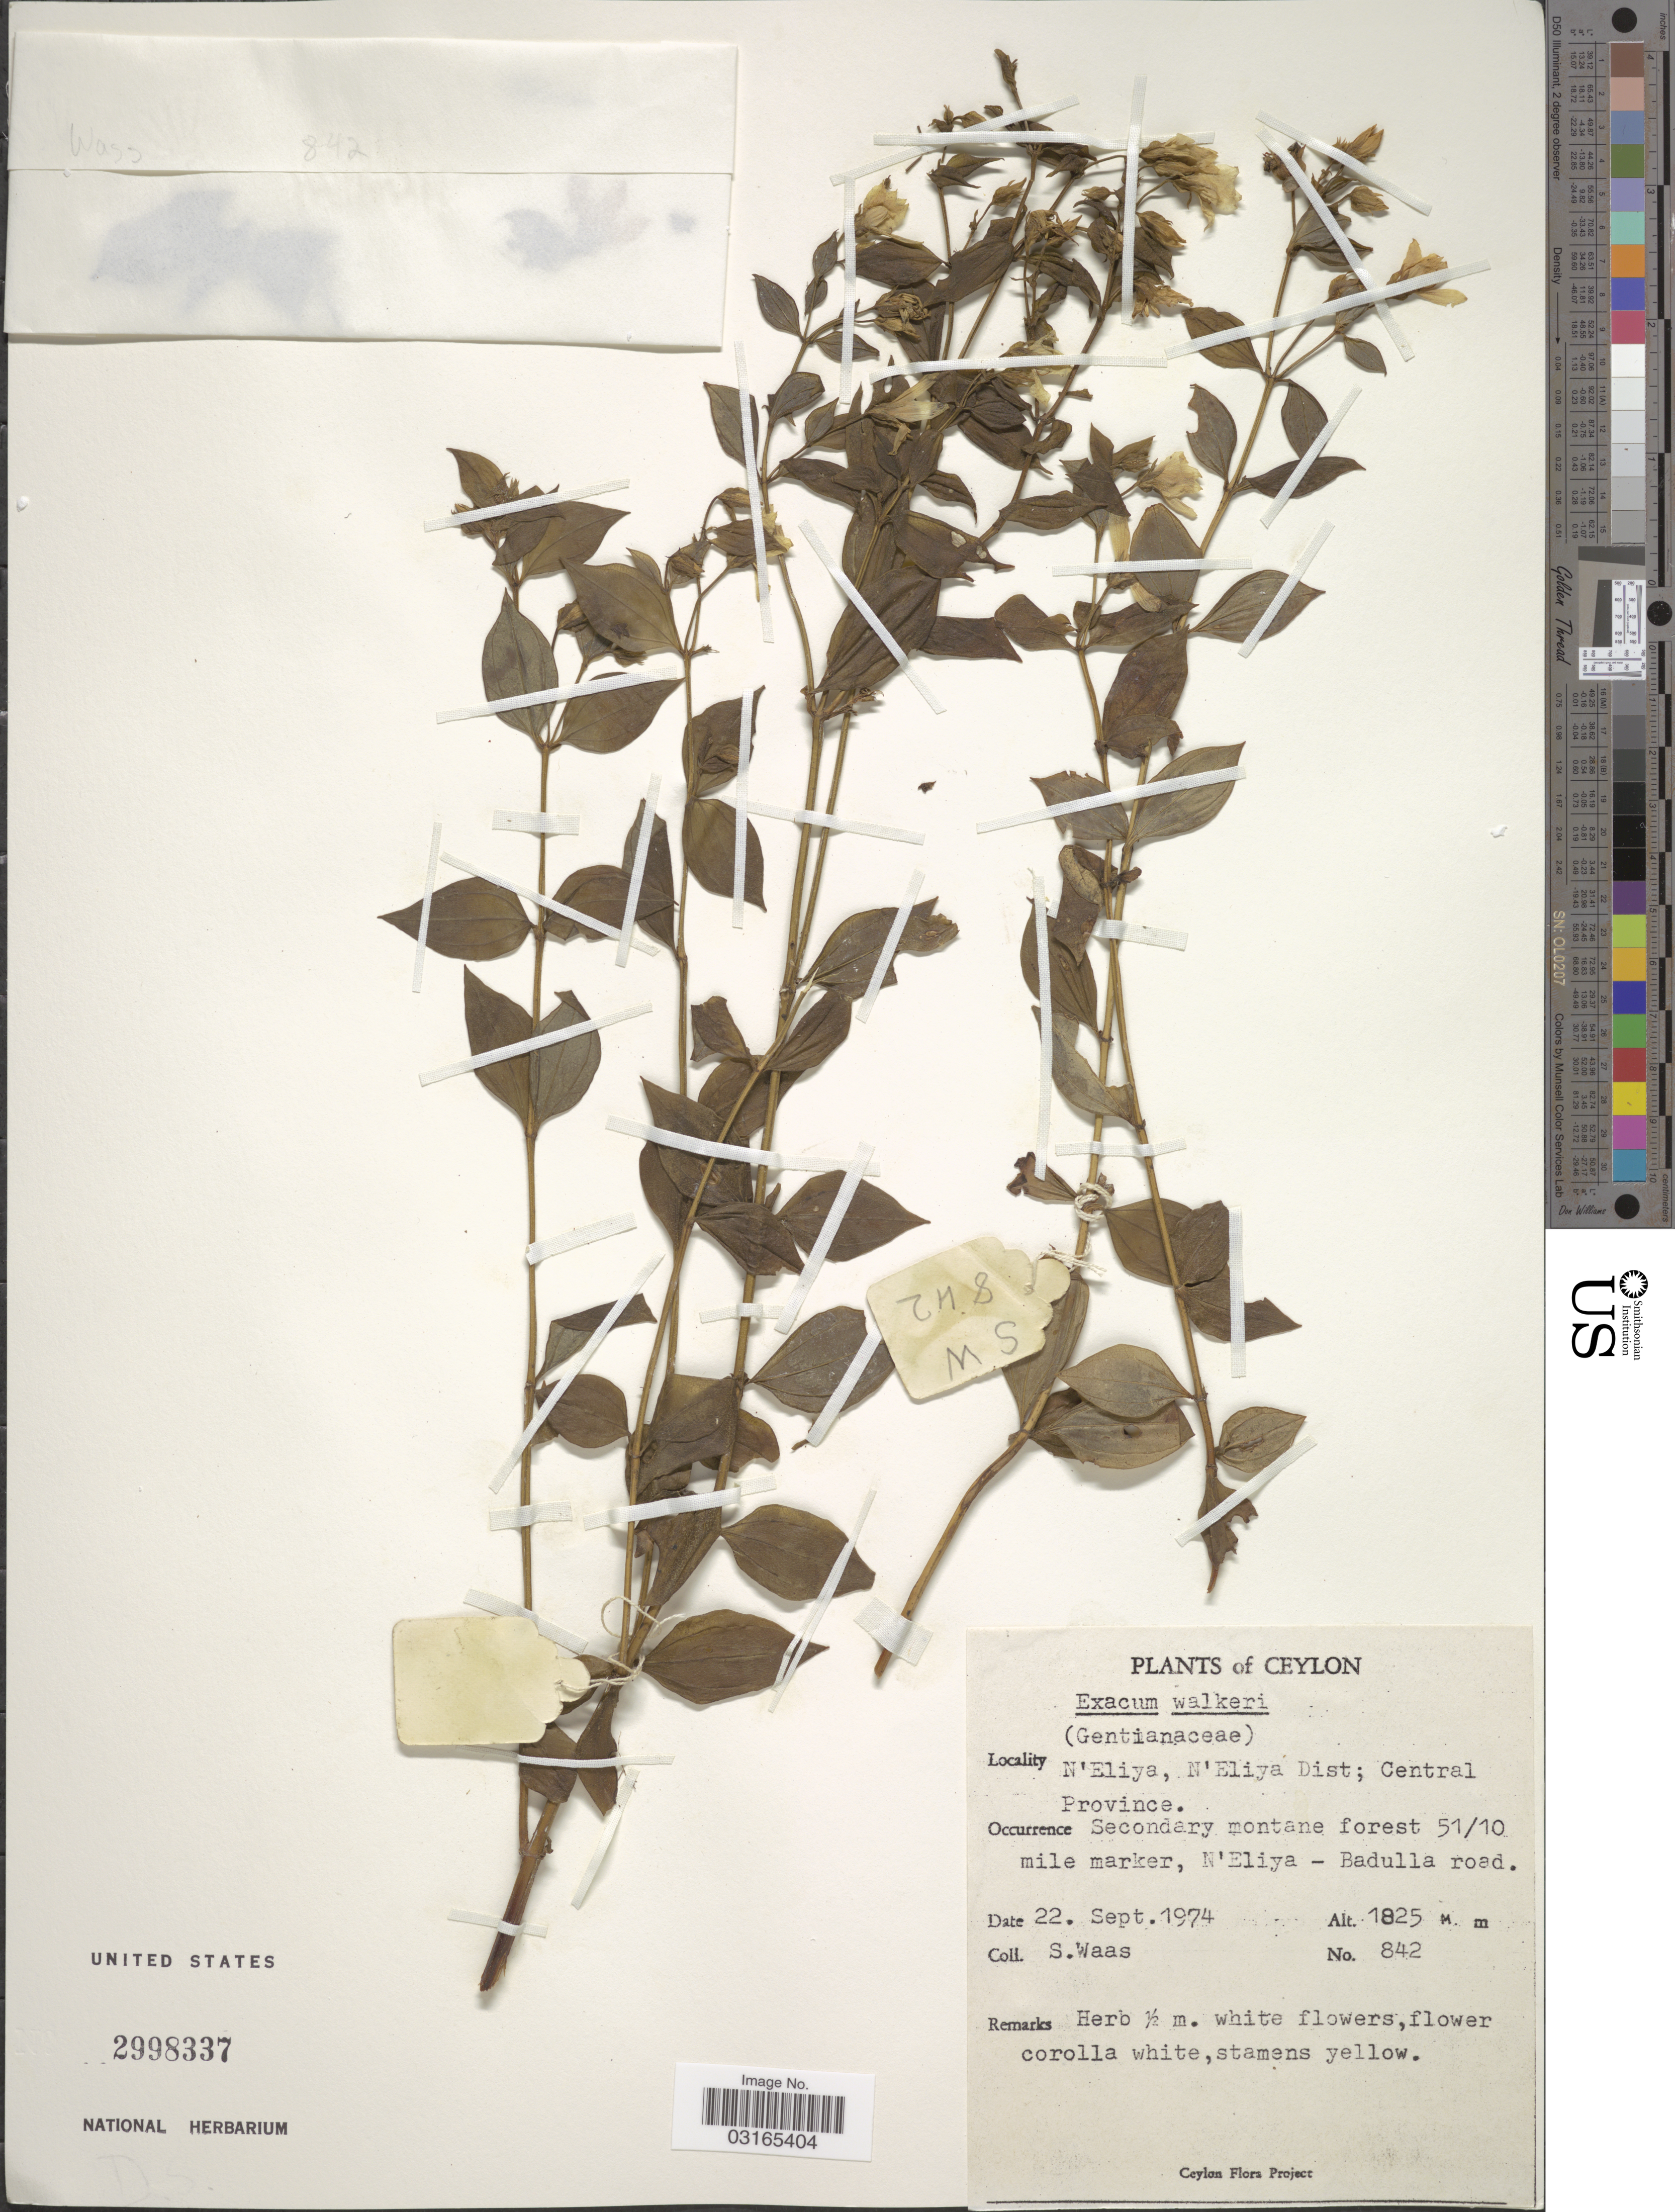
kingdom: Plantae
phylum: Tracheophyta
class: Magnoliopsida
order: Gentianales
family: Gentianaceae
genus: Exacum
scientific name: Exacum walkeri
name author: Arn. ex Griseb.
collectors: S. Waas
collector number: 842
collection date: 1974-09-22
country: Sri Lanka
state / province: Central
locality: Ceylon. N'Eliya, N'Eliya Dist. Secondary montane forest 51/10 mile marker, N'Eliya - Badulla road.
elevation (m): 1825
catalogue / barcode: US 2998337